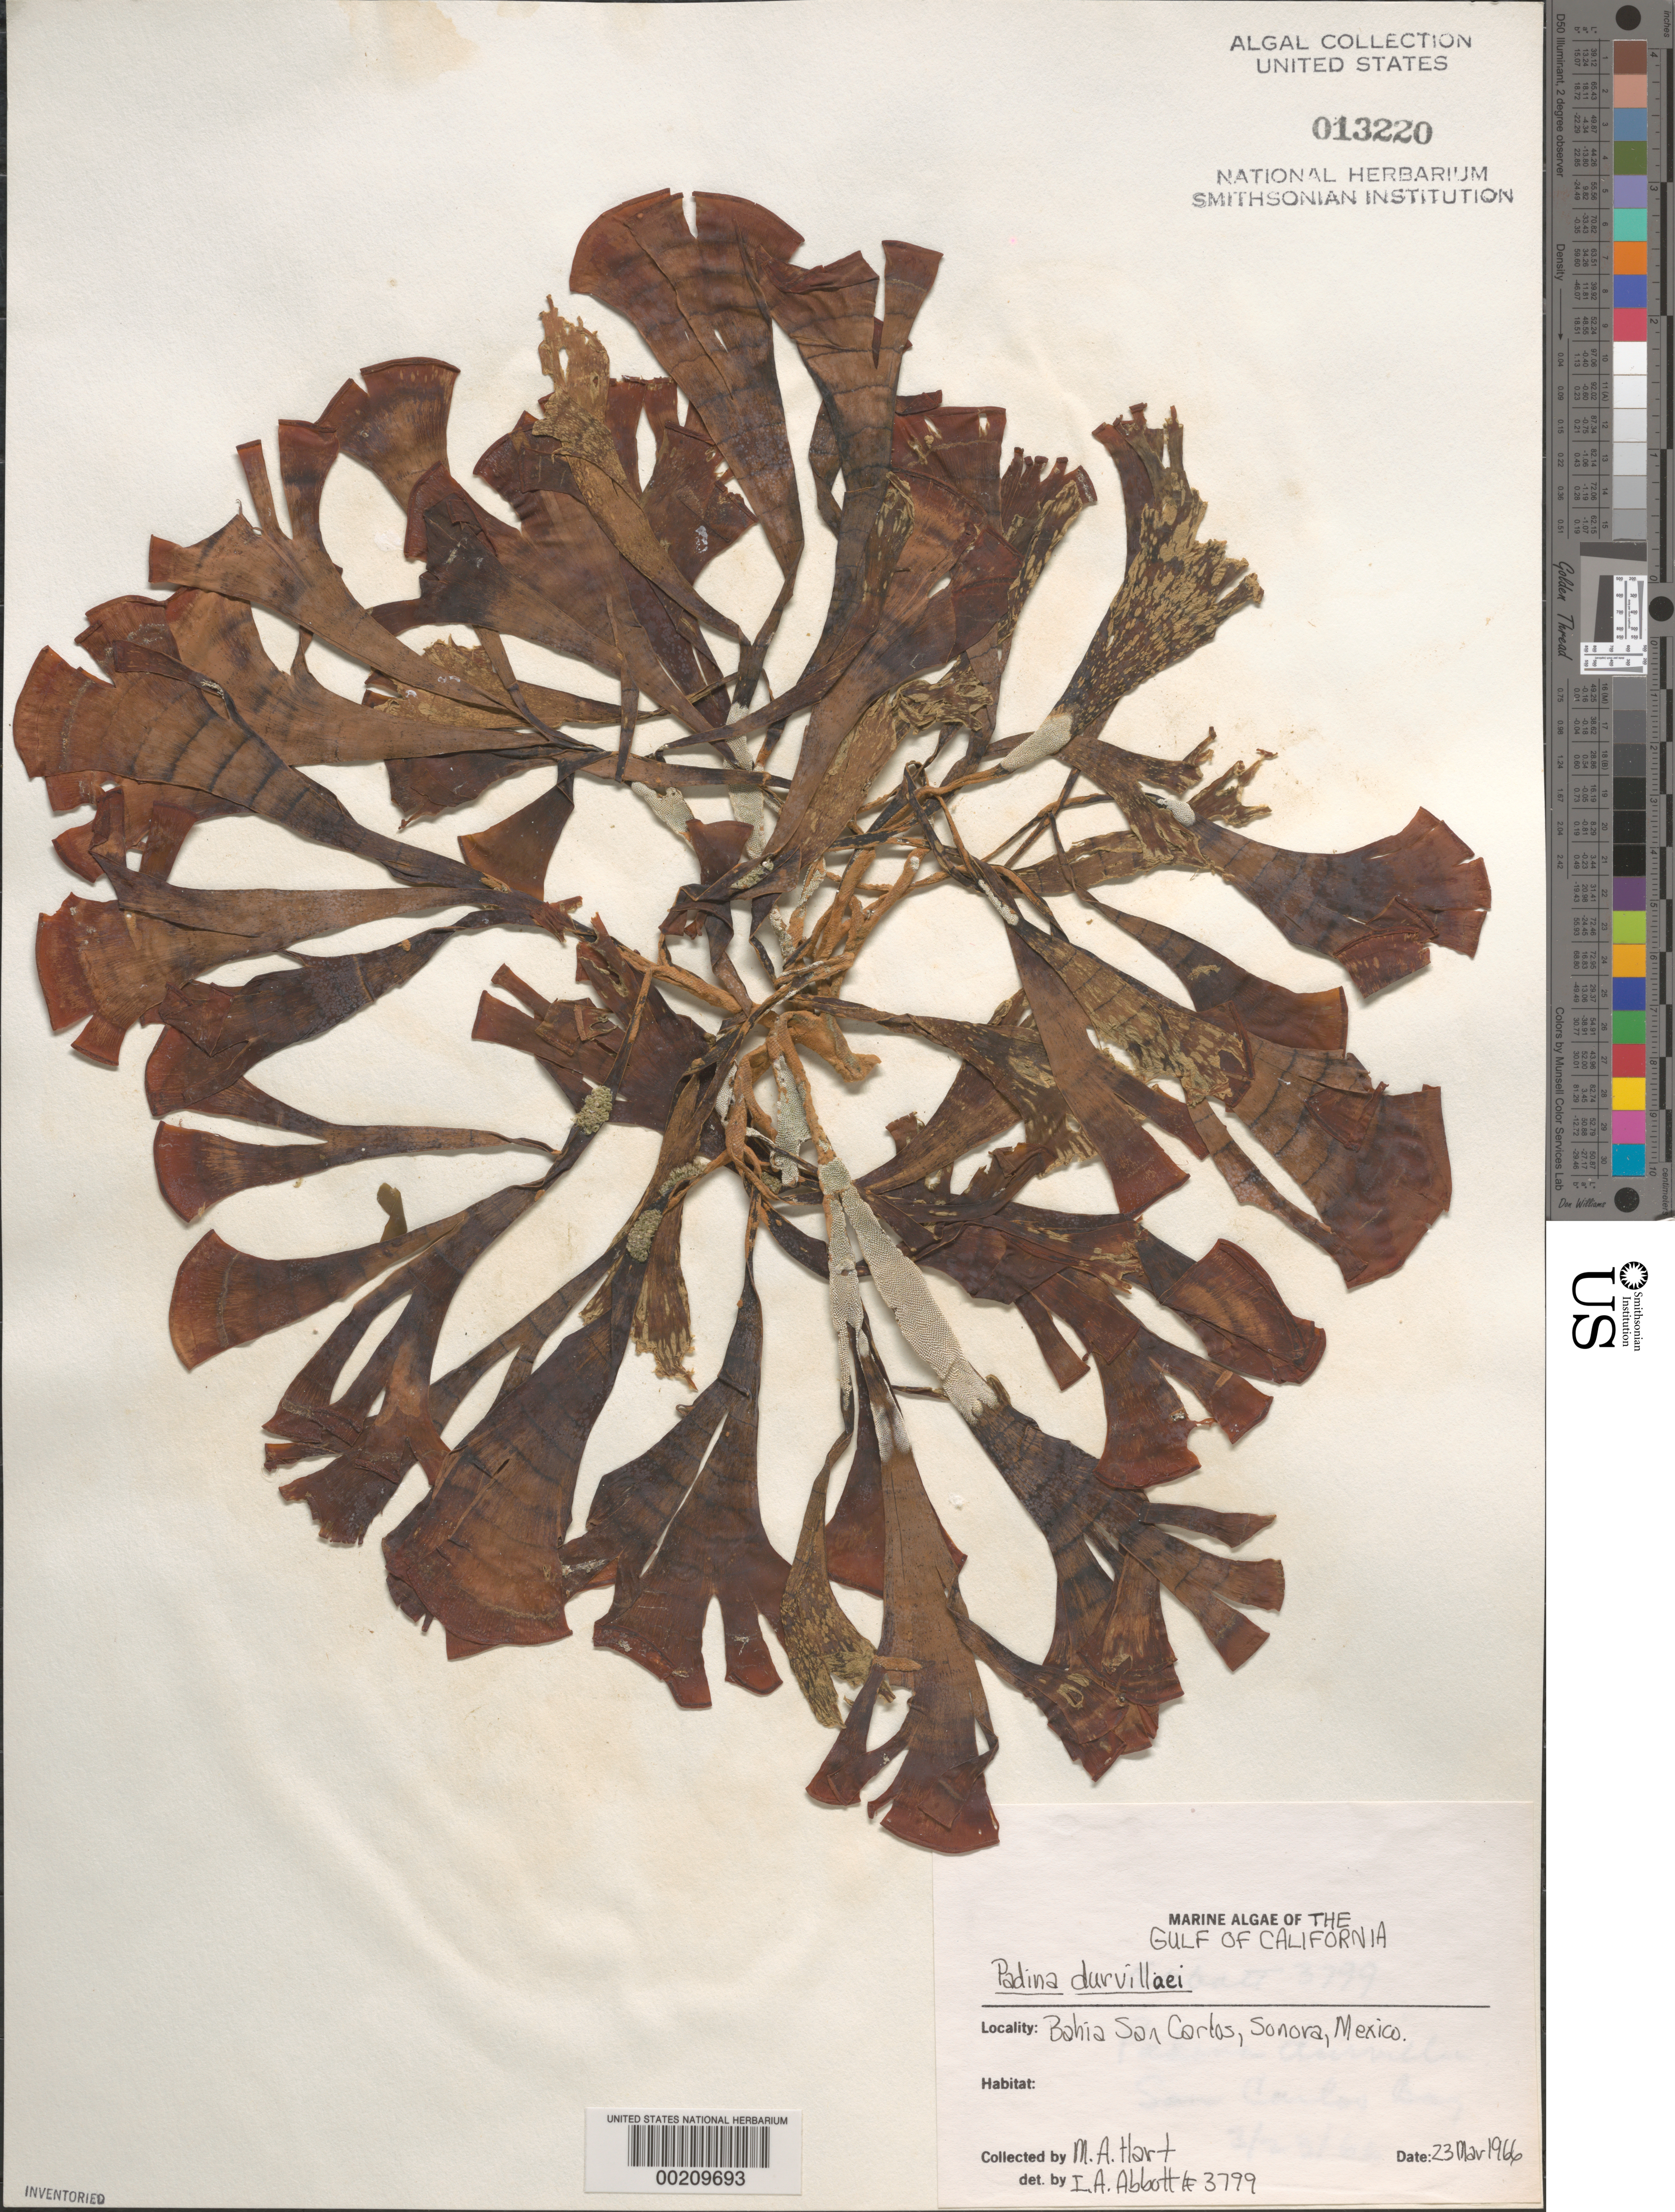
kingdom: Chromista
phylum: Ochrophyta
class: Phaeophyceae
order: Dictyotales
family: Dictyotaceae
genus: Padina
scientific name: Padina durvillaei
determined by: Abbott, Isabella A.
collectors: M. A. Hart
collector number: IAA 3799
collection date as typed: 23 Mar 1966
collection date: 1966-03-23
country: Mexico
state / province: Sonora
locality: Bahia San Carlos (San Carlos Bay)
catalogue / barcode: US 13220